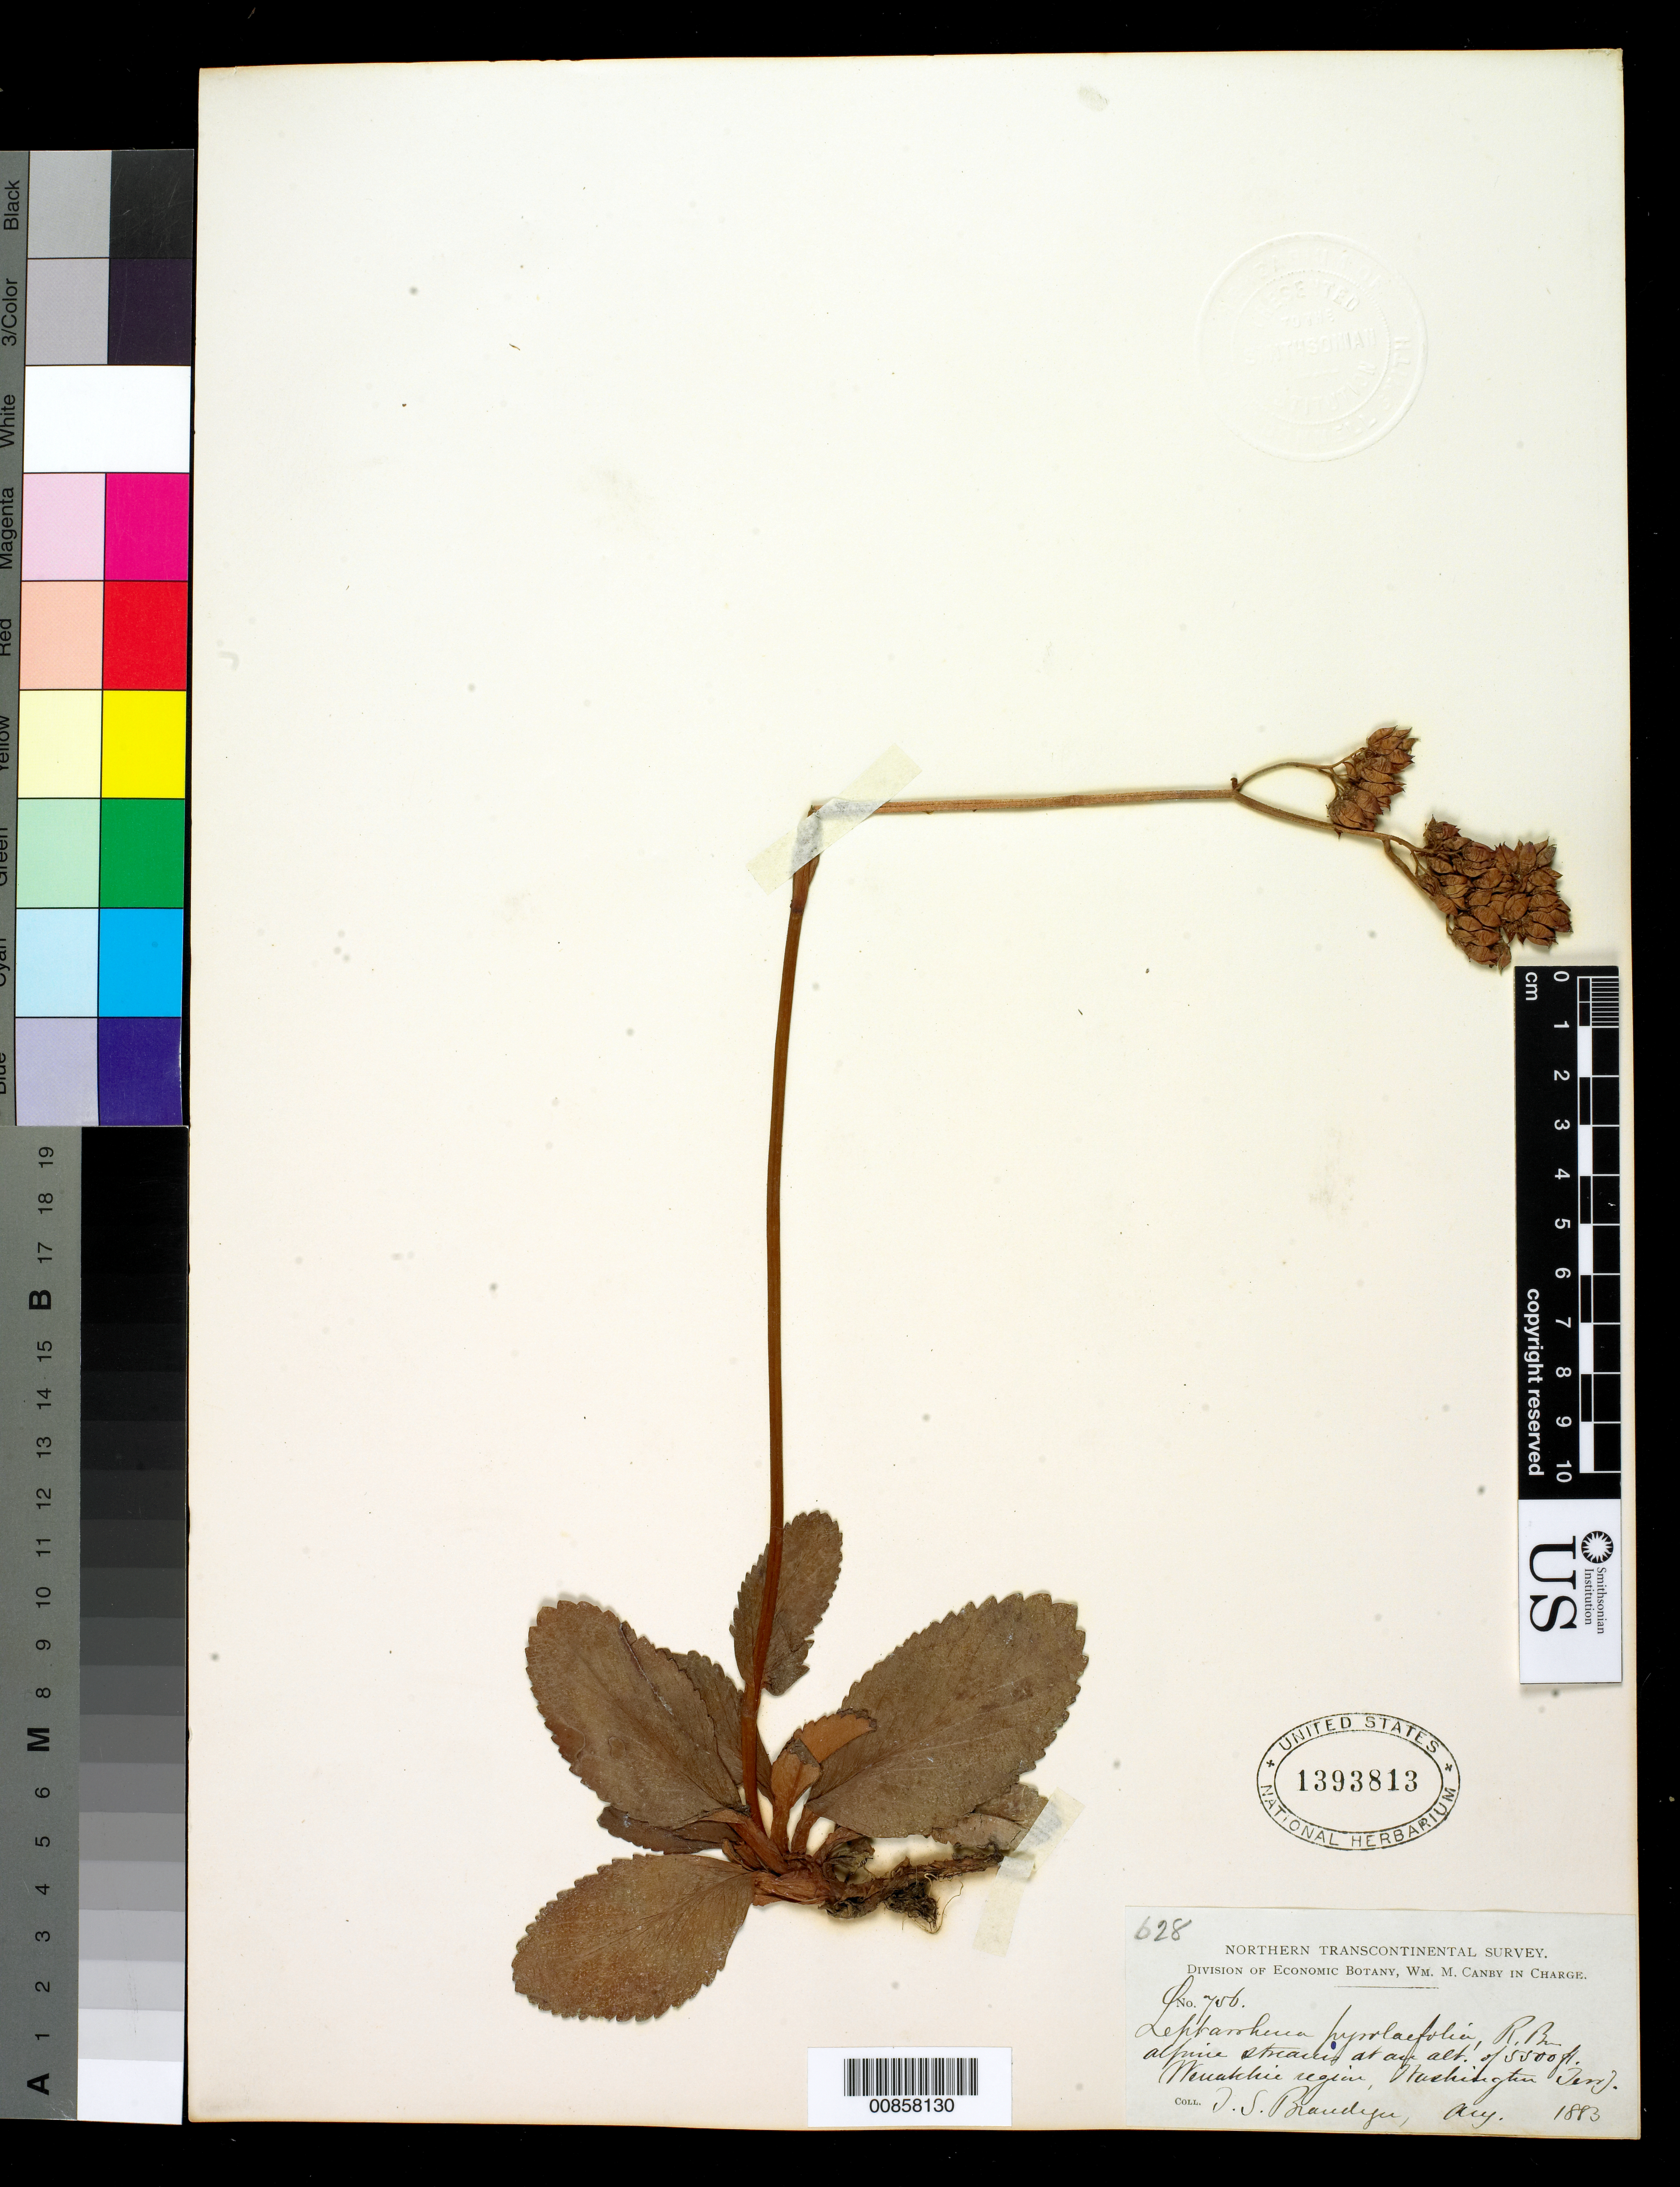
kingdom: Plantae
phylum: Tracheophyta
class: Magnoliopsida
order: Saxifragales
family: Saxifragaceae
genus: Leptarrhena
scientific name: Leptarrhena pyrolifolia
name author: (D. Don) Ser.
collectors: T. S. Brandegee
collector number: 628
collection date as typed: Aug 1883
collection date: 1883-08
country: United States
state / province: Washington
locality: Wenchie region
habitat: Alpine stream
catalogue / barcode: US 1393813